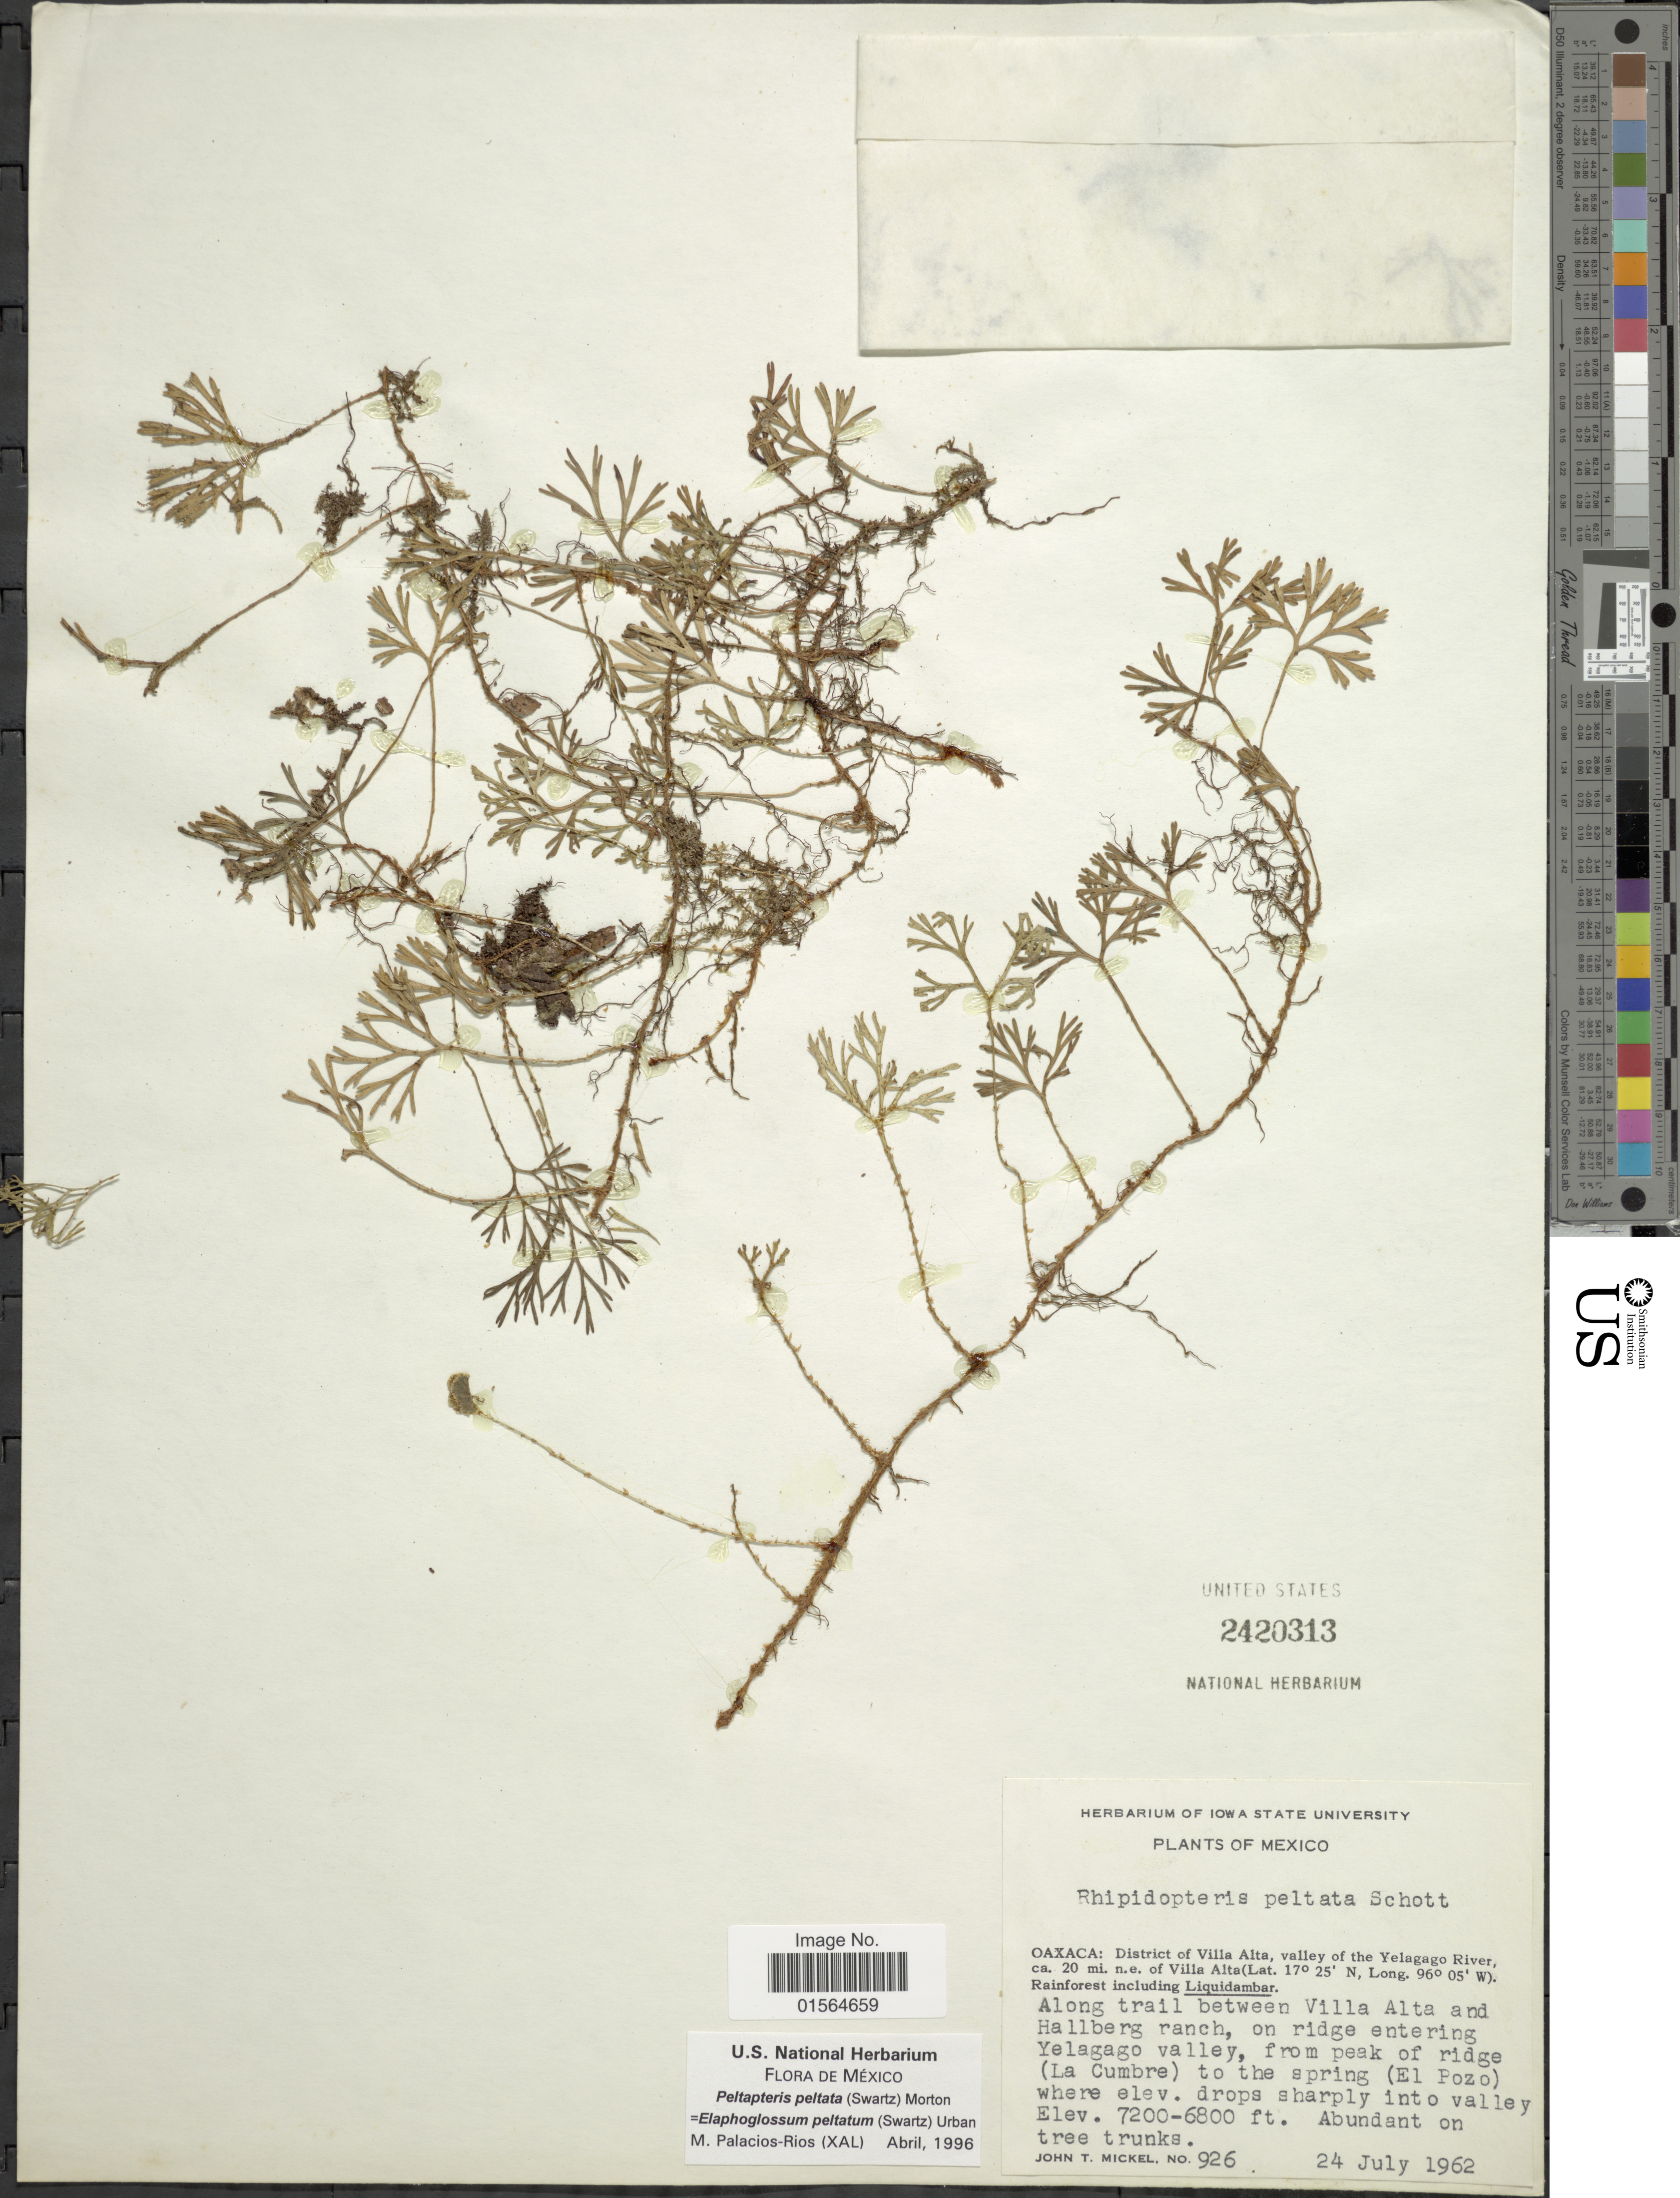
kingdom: Plantae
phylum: Tracheophyta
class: Polypodiopsida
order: Polypodiales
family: Dryopteridaceae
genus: Elaphoglossum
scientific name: Elaphoglossum peltatum f. peltatum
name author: (Sw.) Urb.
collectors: J. T. Mickel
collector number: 926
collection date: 1962-07-24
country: Mexico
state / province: Oaxaca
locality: District of Villa Alta, valley of the Yelagago River, ca. 20 mi. n.e. of Villa Alta, Rainforest including Liquidambar, Along trail between Villa Alta and Hallberg ranch, on ridge entering Yelagago valley, from peak of ridge (La Cumbre) to the spring (El Pozo) where elev. drops sharply into valley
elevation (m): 2073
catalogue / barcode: US 2420313